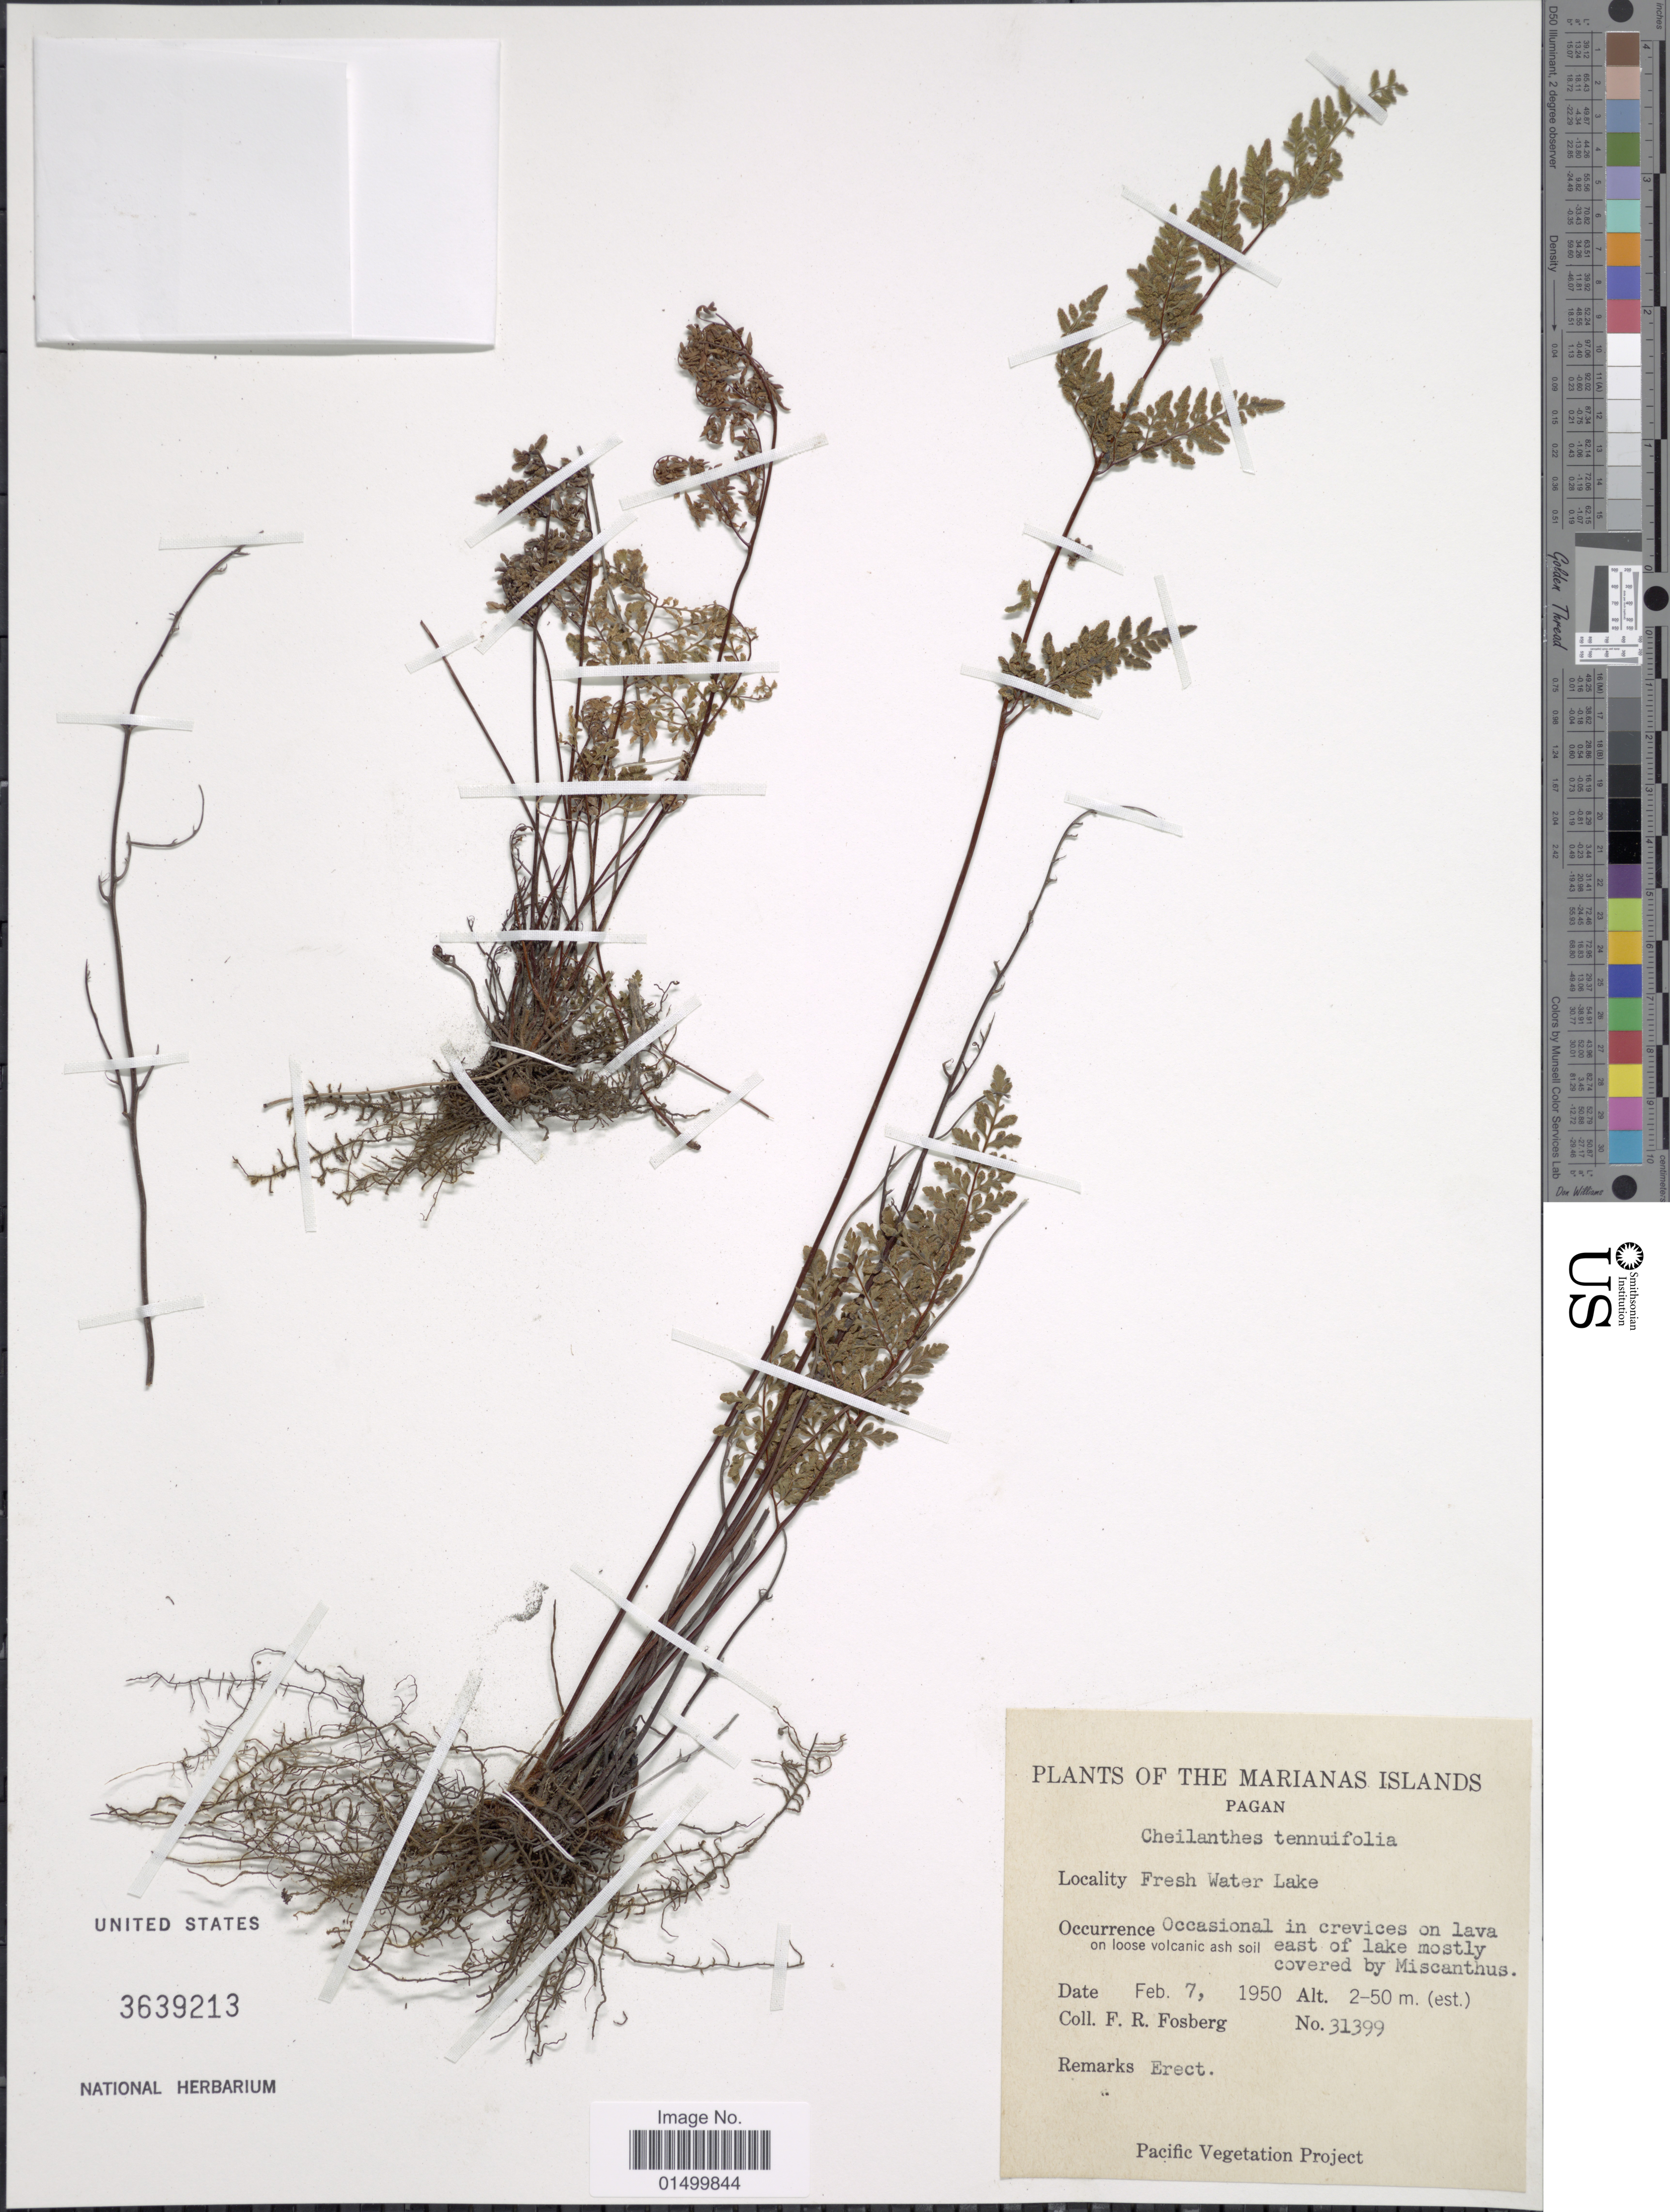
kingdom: Plantae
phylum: Tracheophyta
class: Polypodiopsida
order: Polypodiales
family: Pteridaceae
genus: Cheilanthes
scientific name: Cheilanthes tenuifolia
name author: (Burm. f.) Sw.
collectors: F. R. Fosberg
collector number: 31399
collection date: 1950-02-07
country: Northern Mariana Islands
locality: Pagan, Fresh Water Lake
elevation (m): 20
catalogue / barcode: US 3639213